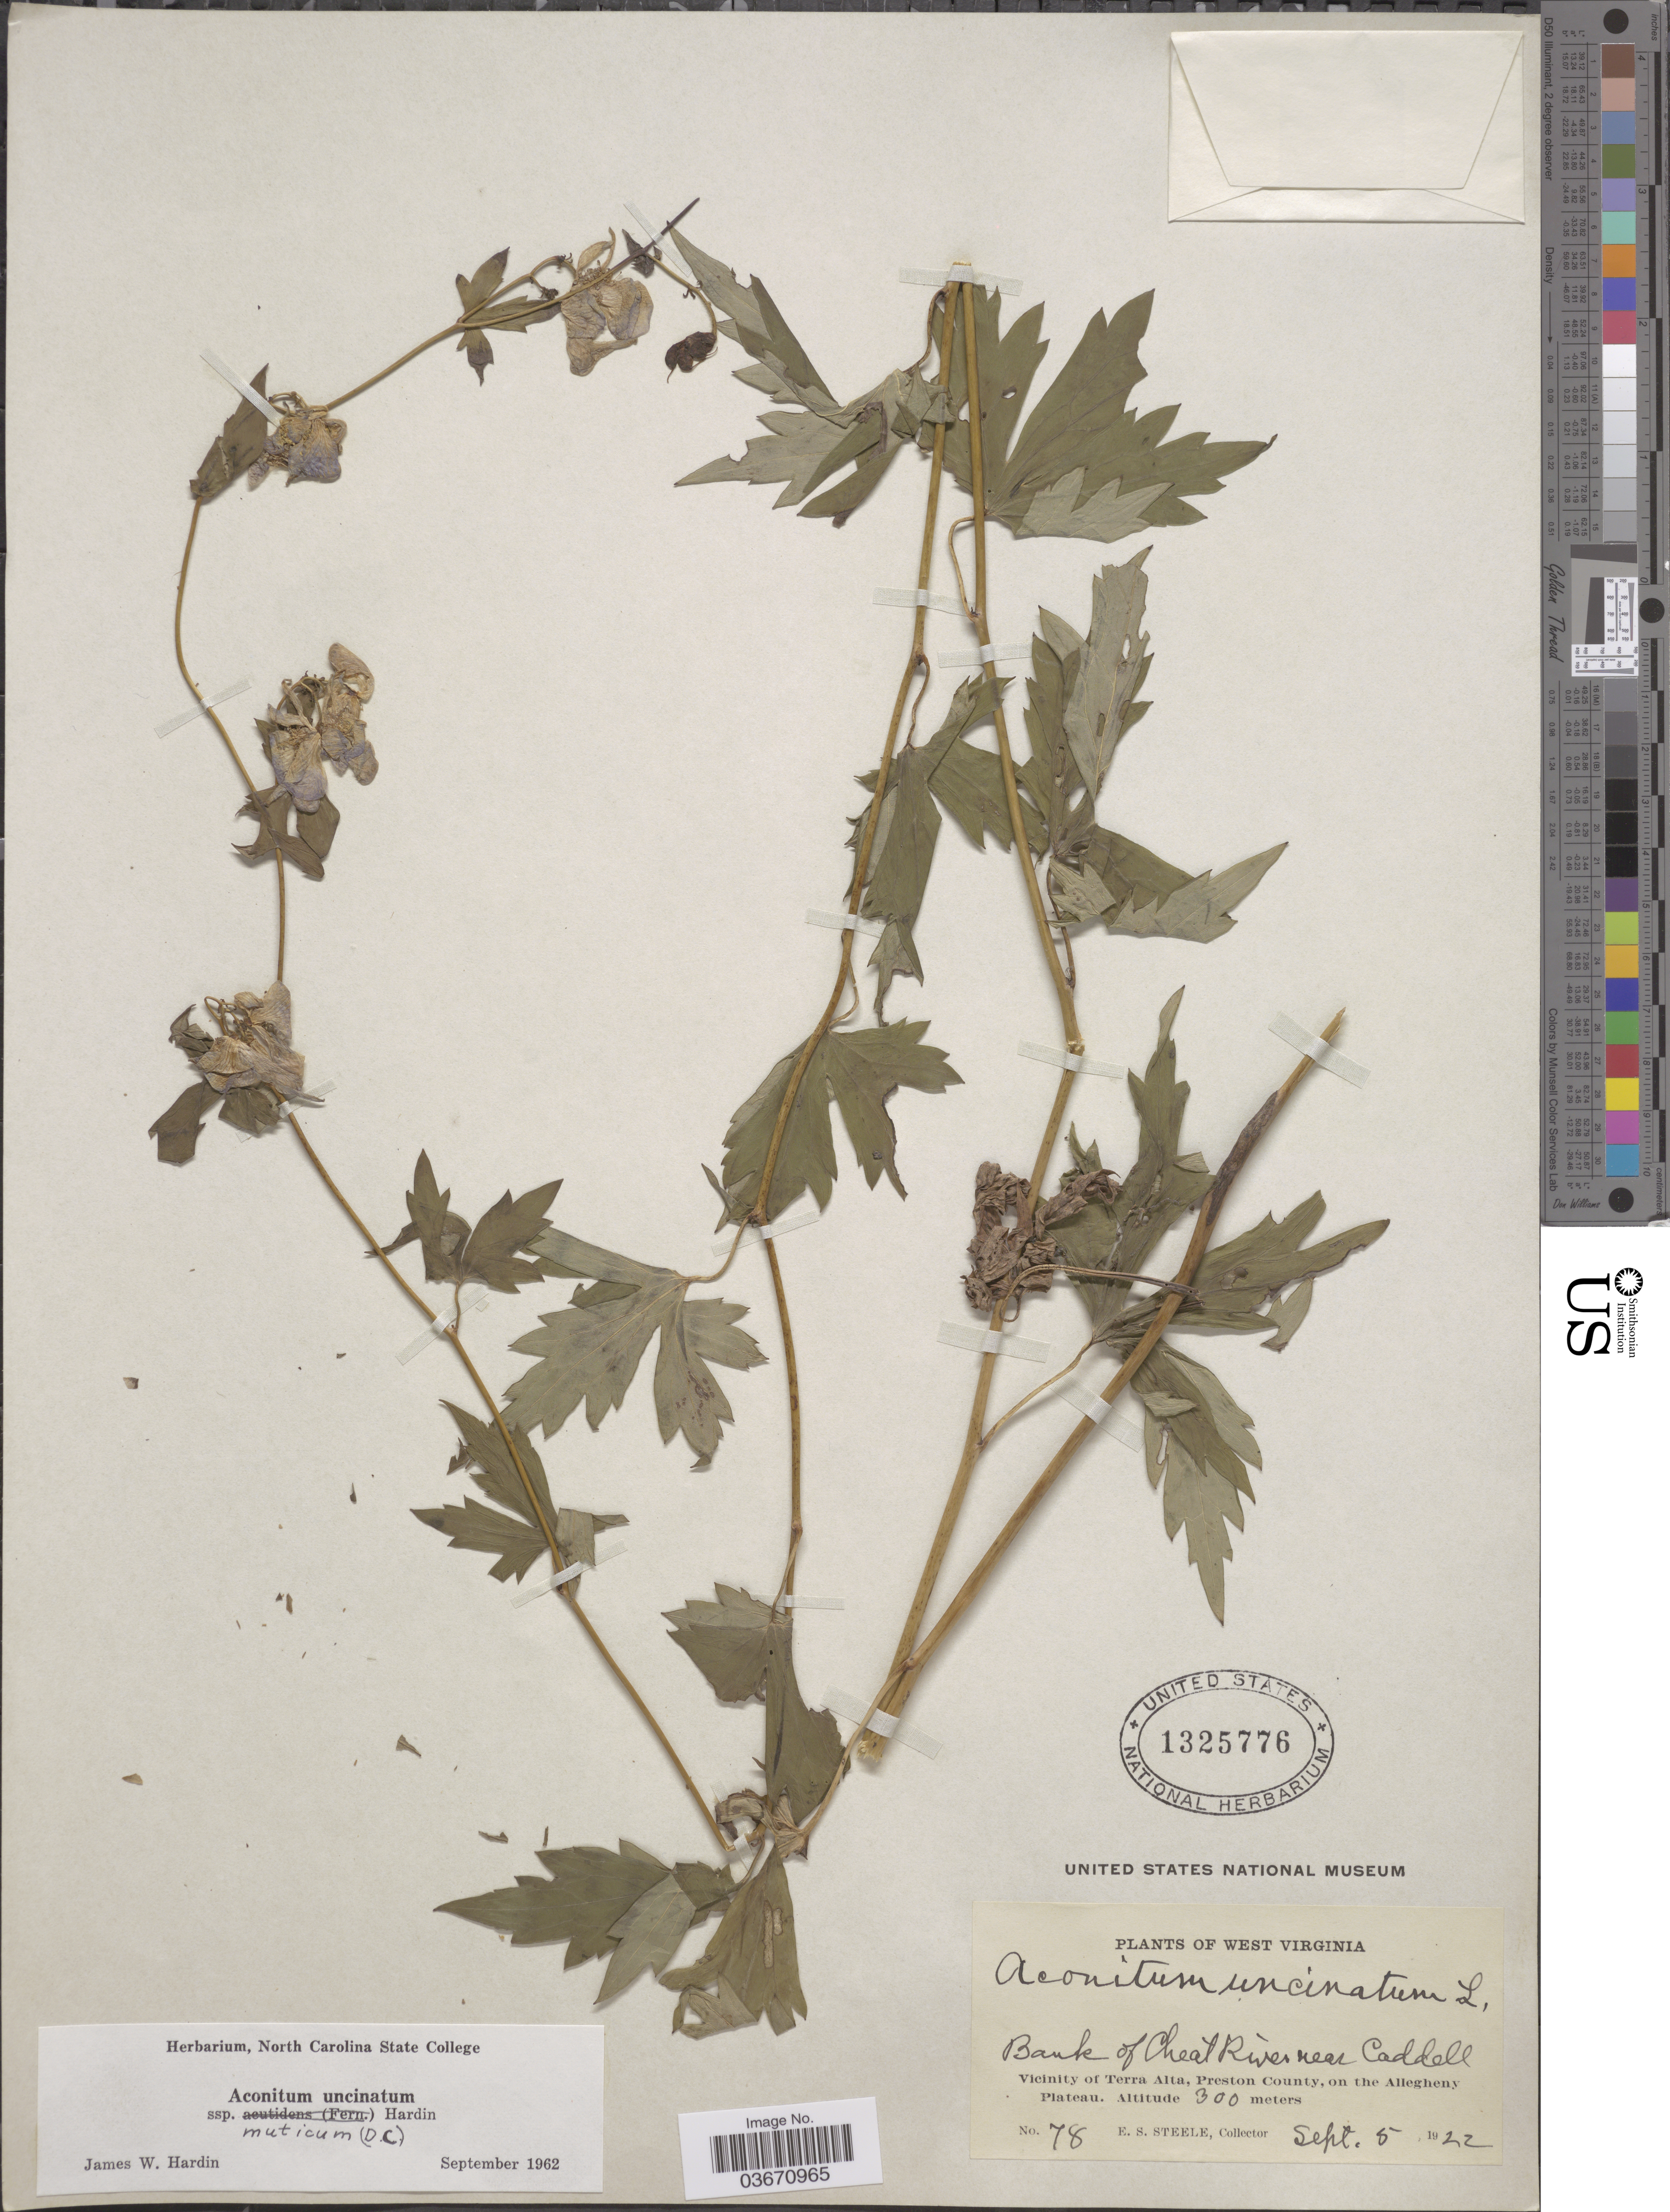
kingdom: Plantae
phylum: Tracheophyta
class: Magnoliopsida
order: Ranunculales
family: Ranunculaceae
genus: Aconitum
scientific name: Aconitum uncinatum subsp. muticum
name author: (DC.) Hardin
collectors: E. Steele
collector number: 78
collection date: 1922-09-05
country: United States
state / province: West Virginia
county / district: Preston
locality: Bank of Cheat River near Caddell. Vicinity of Terra Alta, Preston County, on the Allegheny Plateau.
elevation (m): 300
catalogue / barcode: US 1325776